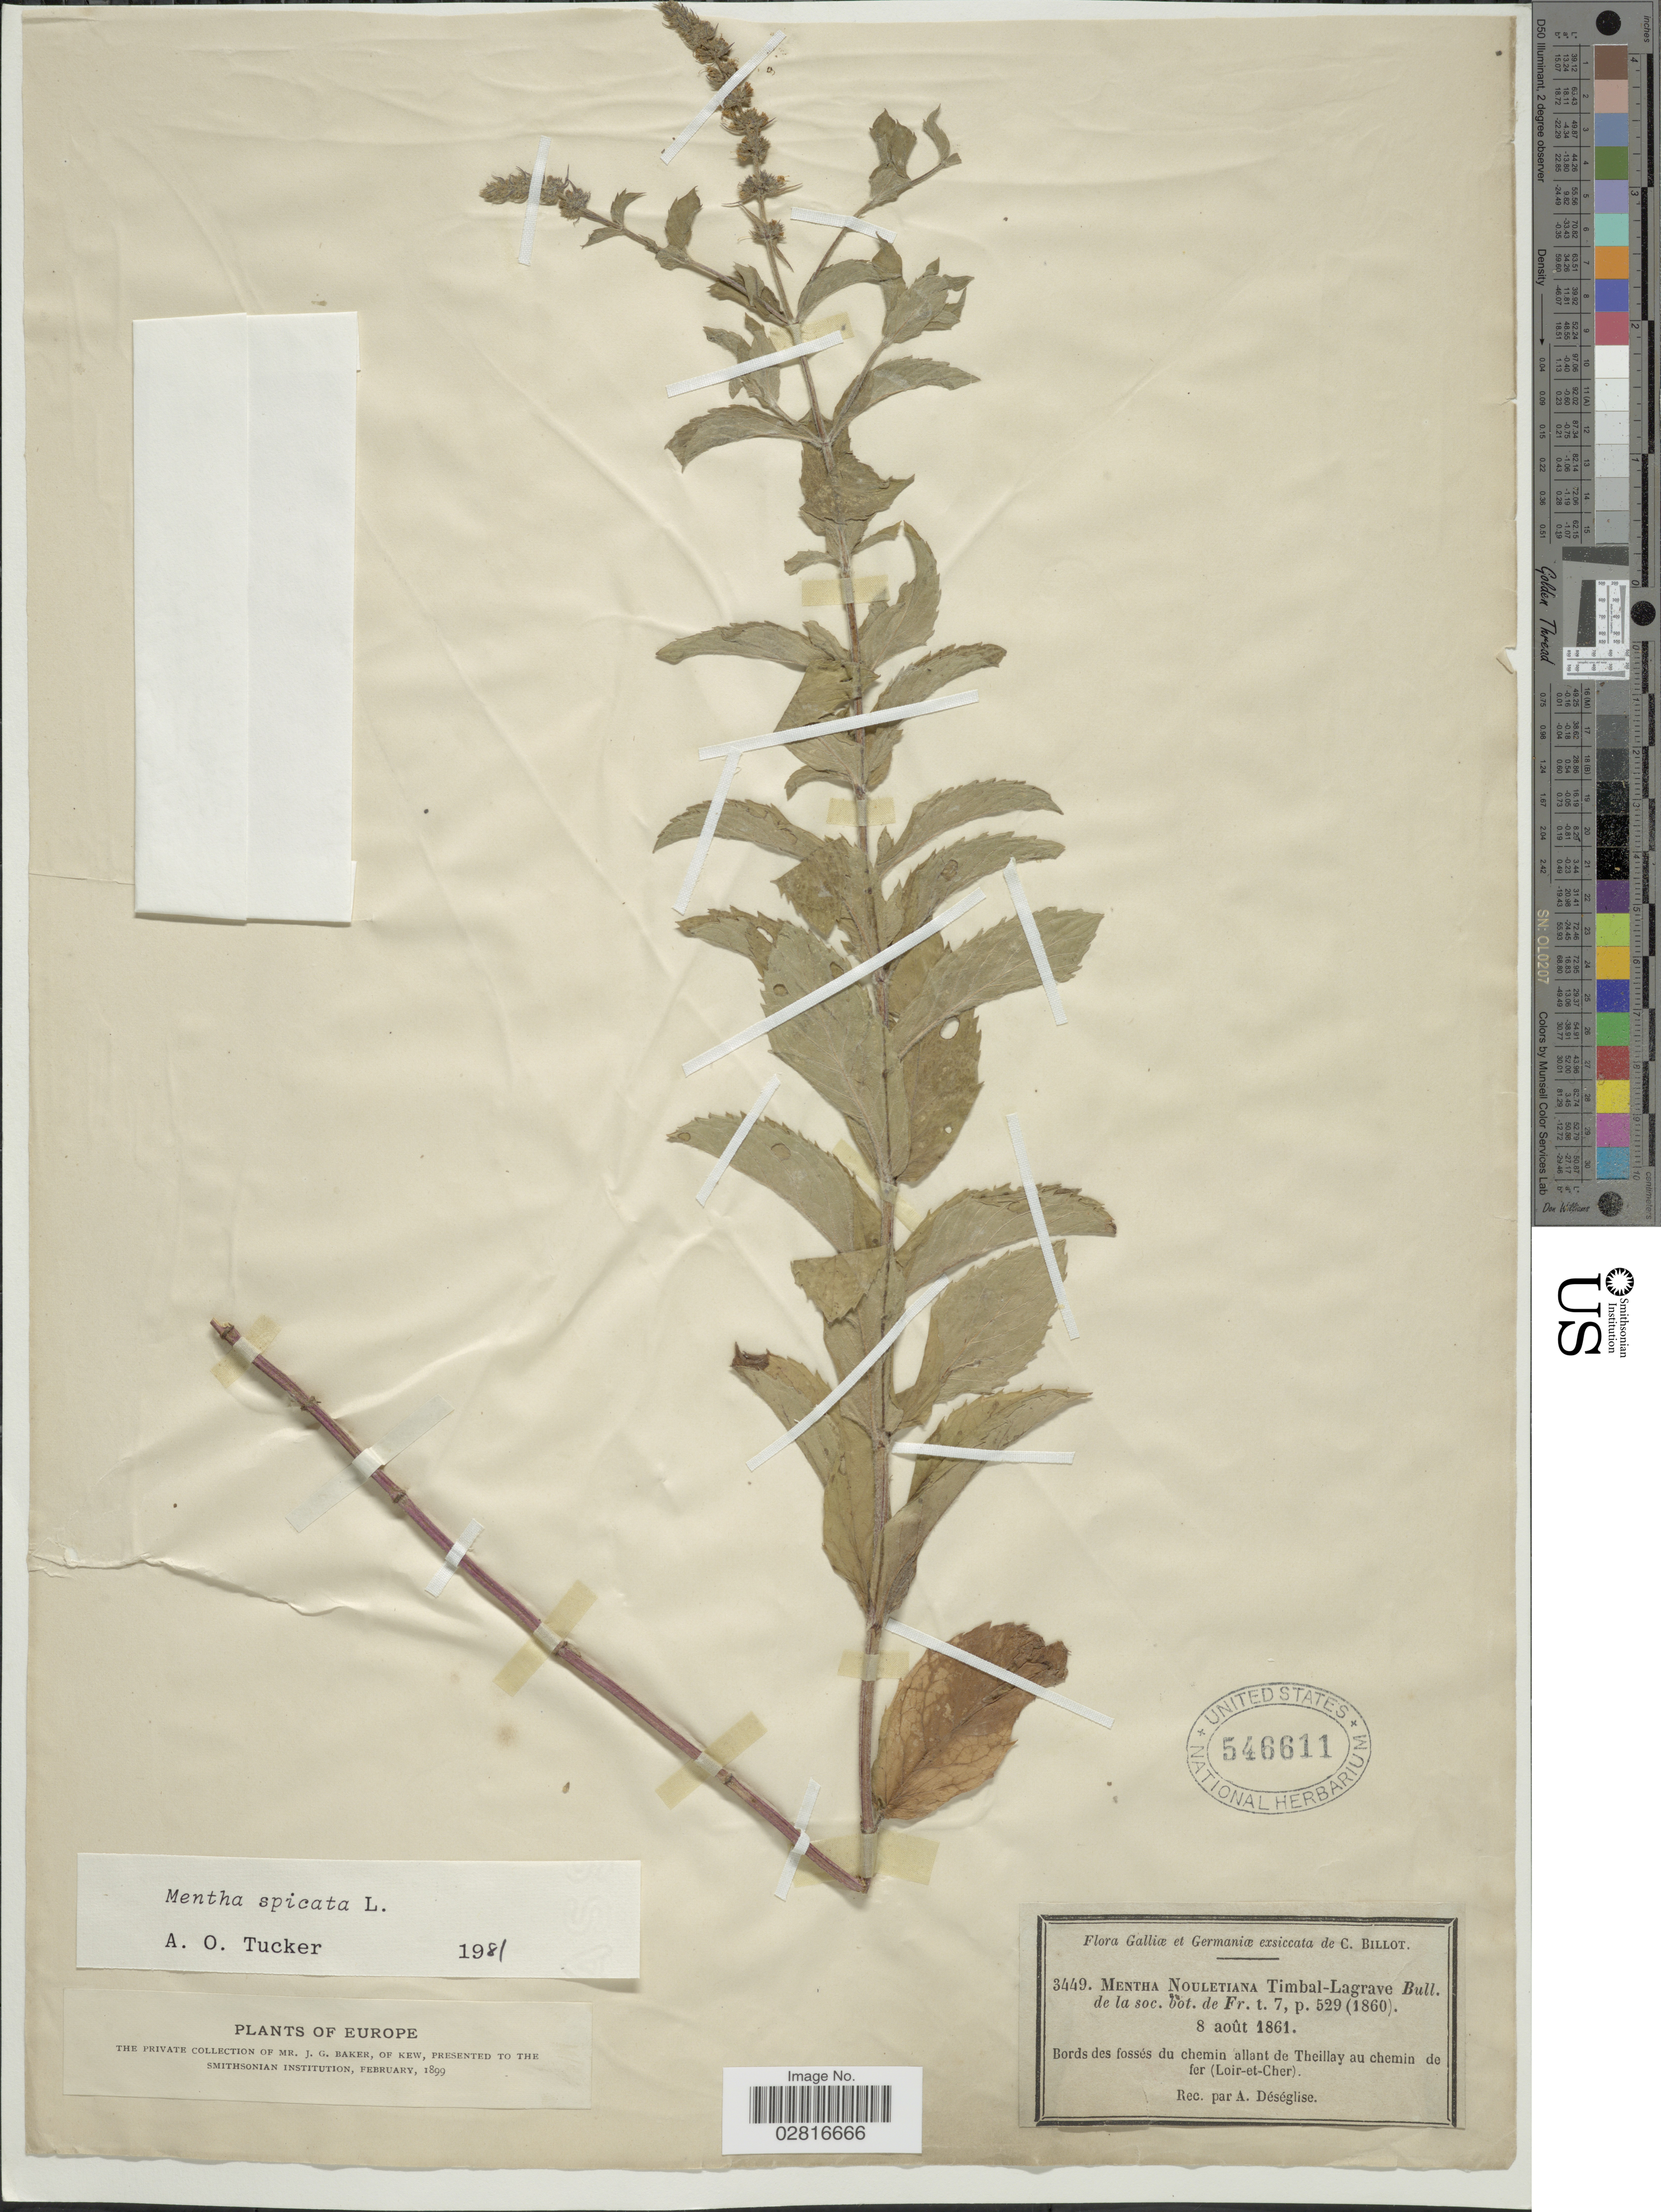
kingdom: Plantae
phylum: Tracheophyta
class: Magnoliopsida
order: Lamiales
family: Lamiaceae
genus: Mentha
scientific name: Mentha spicata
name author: L.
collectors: A. Deseglise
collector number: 3449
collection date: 1861-08-08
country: France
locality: Galliæ et Germaniæ. Bords des fossés du chemin allant de Theillay au chemin de fer (Loir-et-Cher). Europe.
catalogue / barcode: US 546611